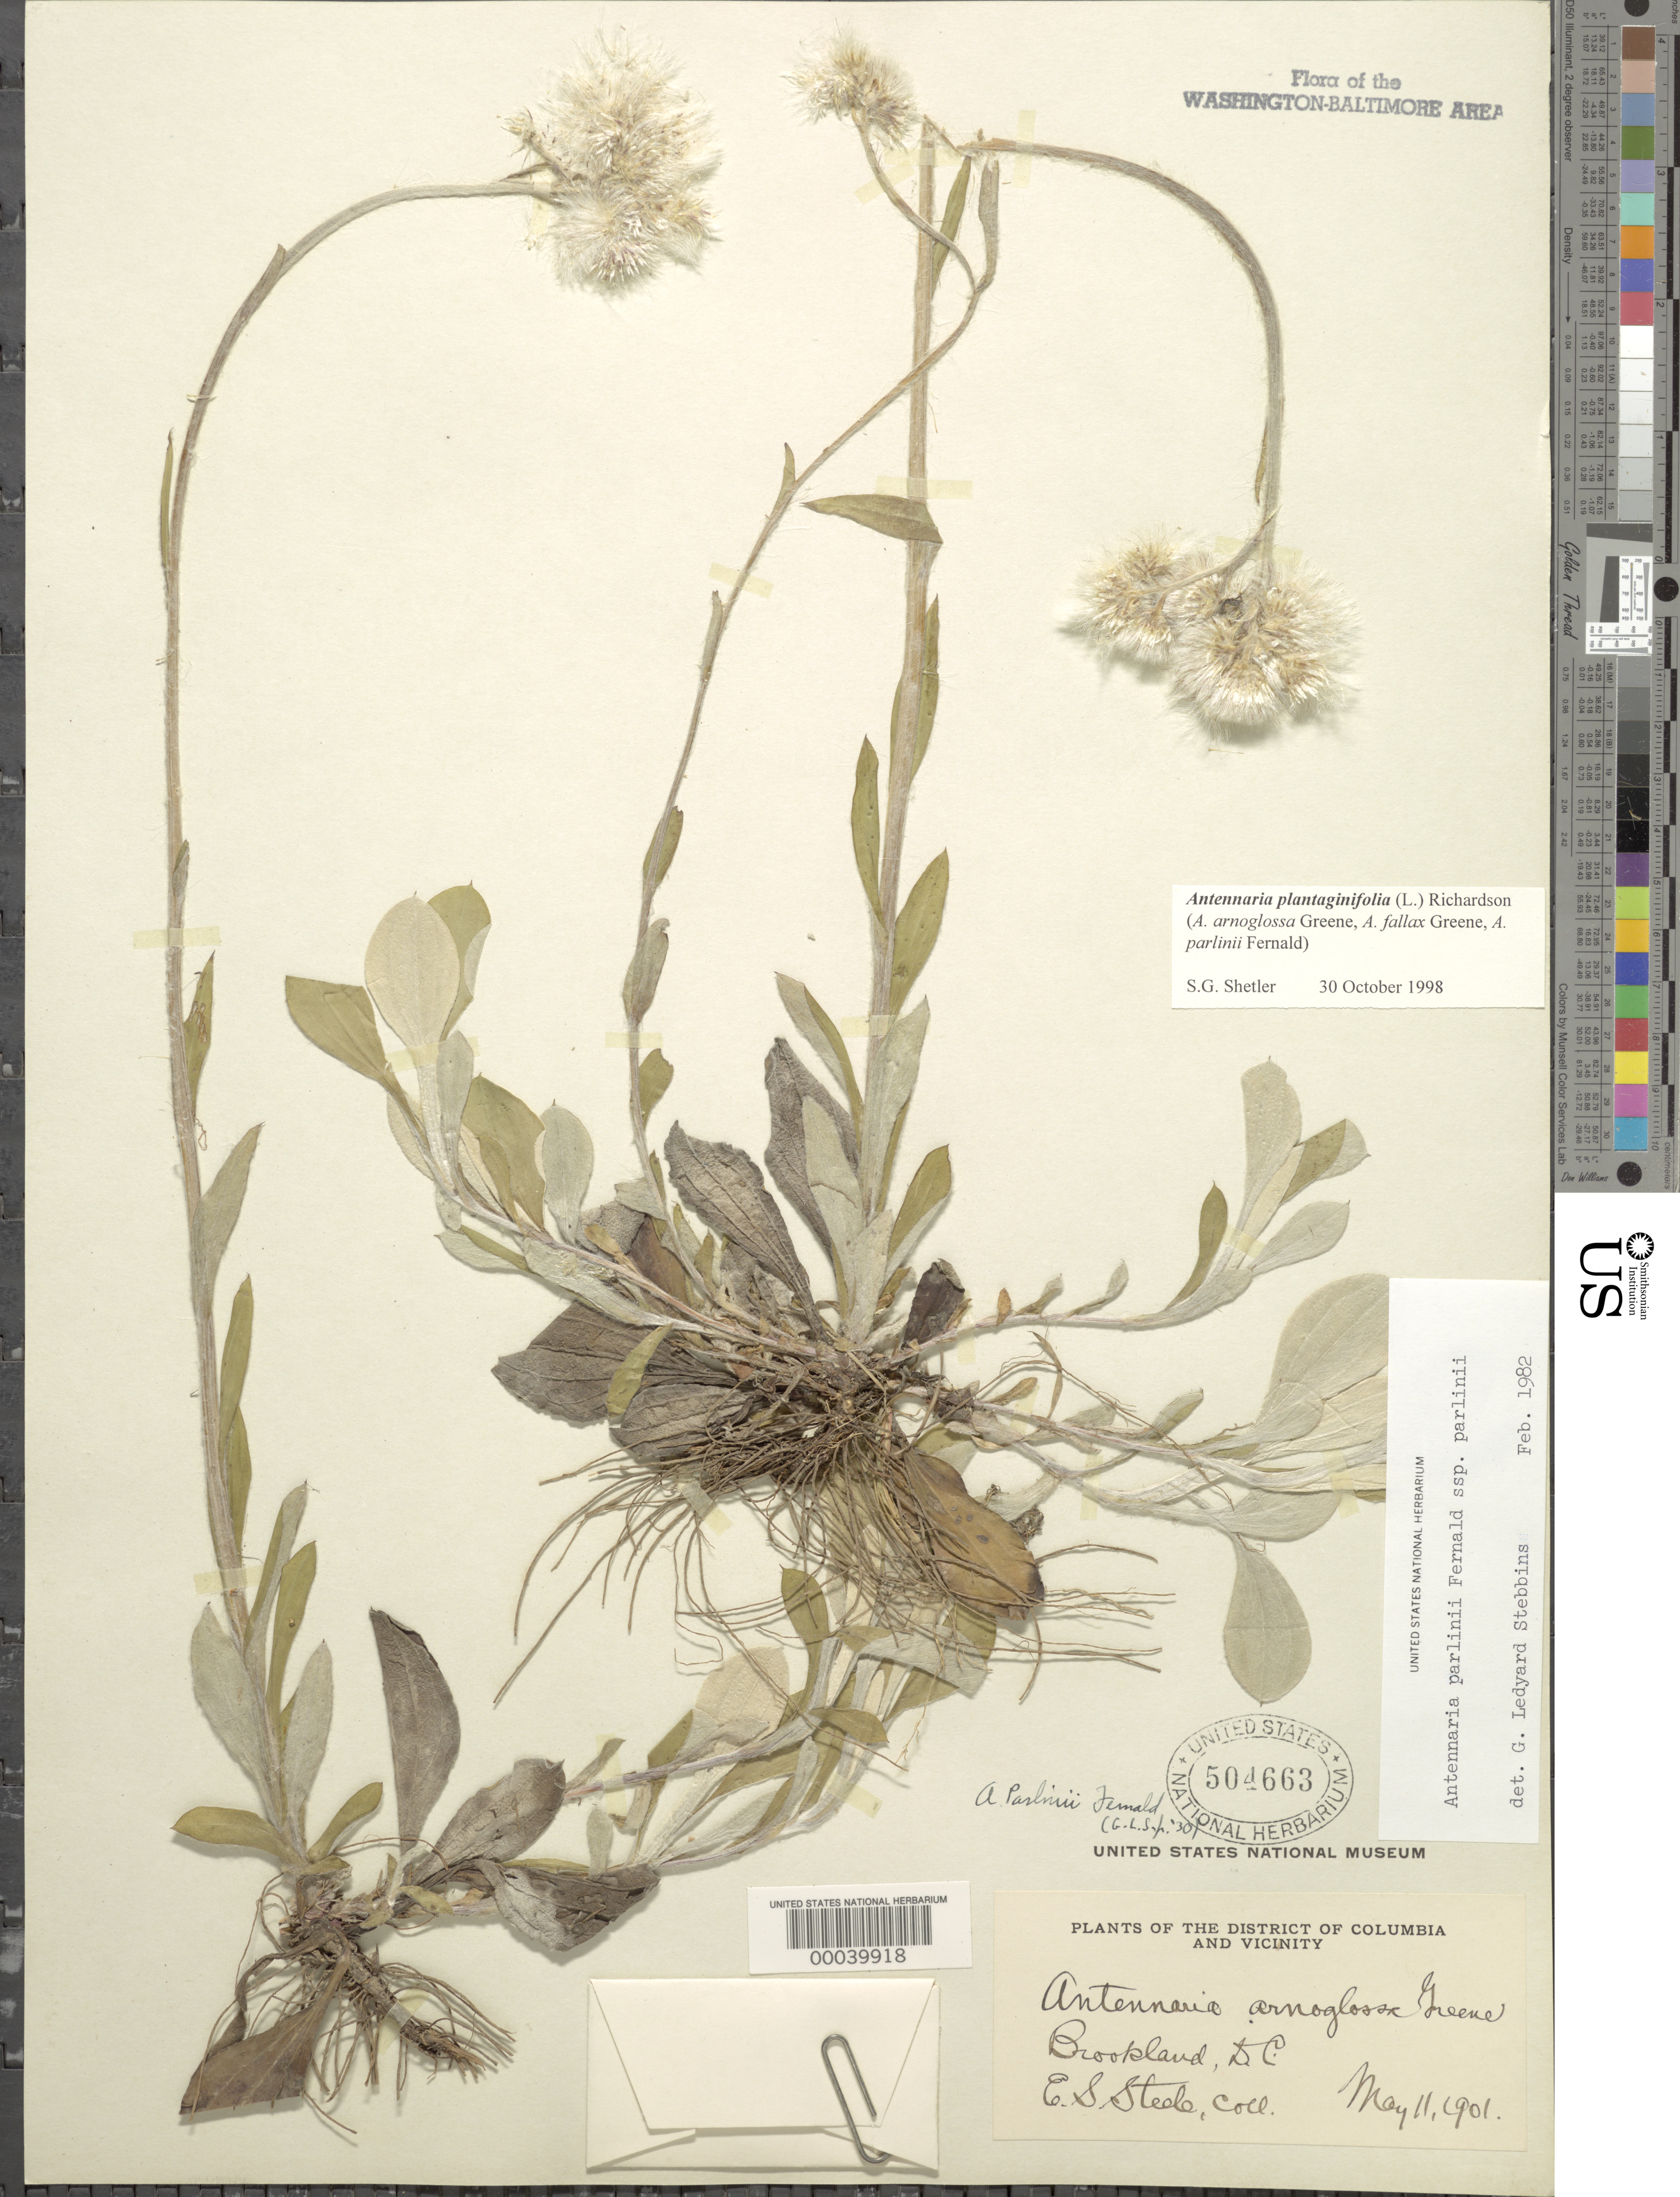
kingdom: Plantae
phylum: Tracheophyta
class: Magnoliopsida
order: Asterales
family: Asteraceae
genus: Antennaria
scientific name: Antennaria plantaginifolia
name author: (L.) Richardson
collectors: E. Steele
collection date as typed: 11 May 1901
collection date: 1901-05-11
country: United States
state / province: District of Columbia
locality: Brookland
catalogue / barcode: US 504663